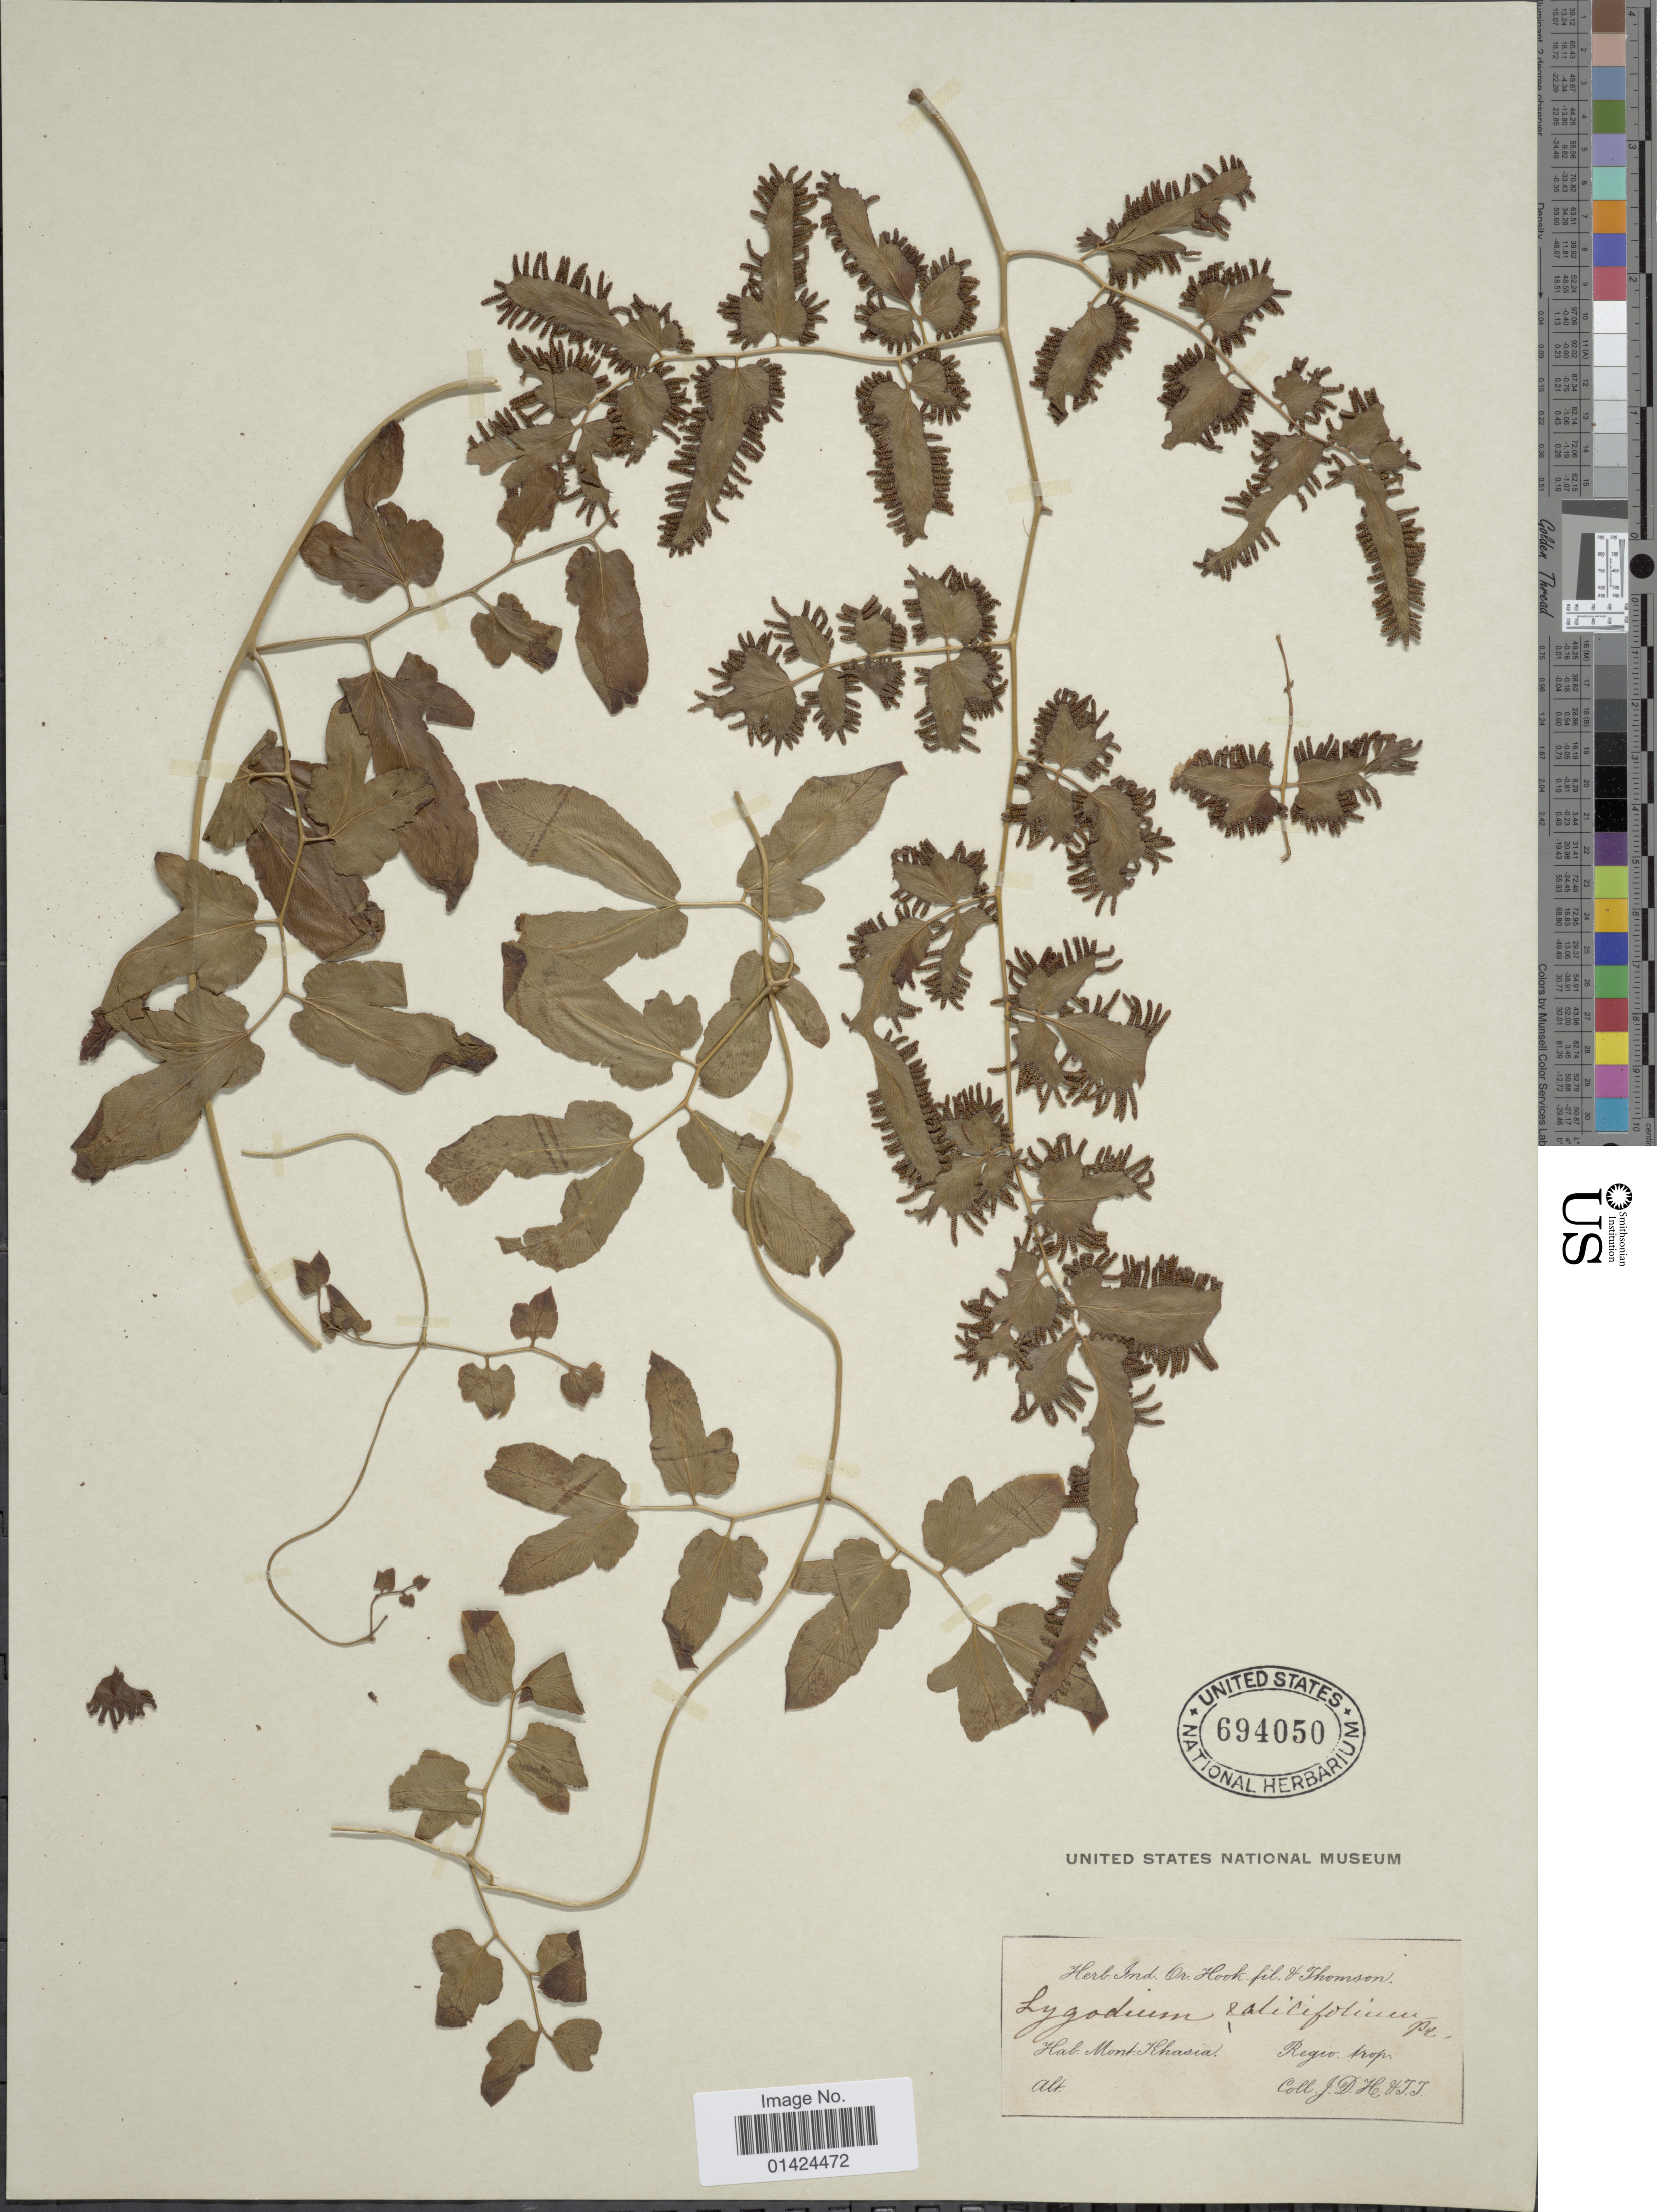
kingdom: Plantae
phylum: Tracheophyta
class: Polypodiopsida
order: Schizaeales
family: Lygodiaceae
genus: Lygodium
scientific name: Lygodium microphyllum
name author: (Cav.) R. Br.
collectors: J. D. Hooker & T. Thomson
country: India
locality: Mont. Khasia. trop.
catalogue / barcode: US 694050